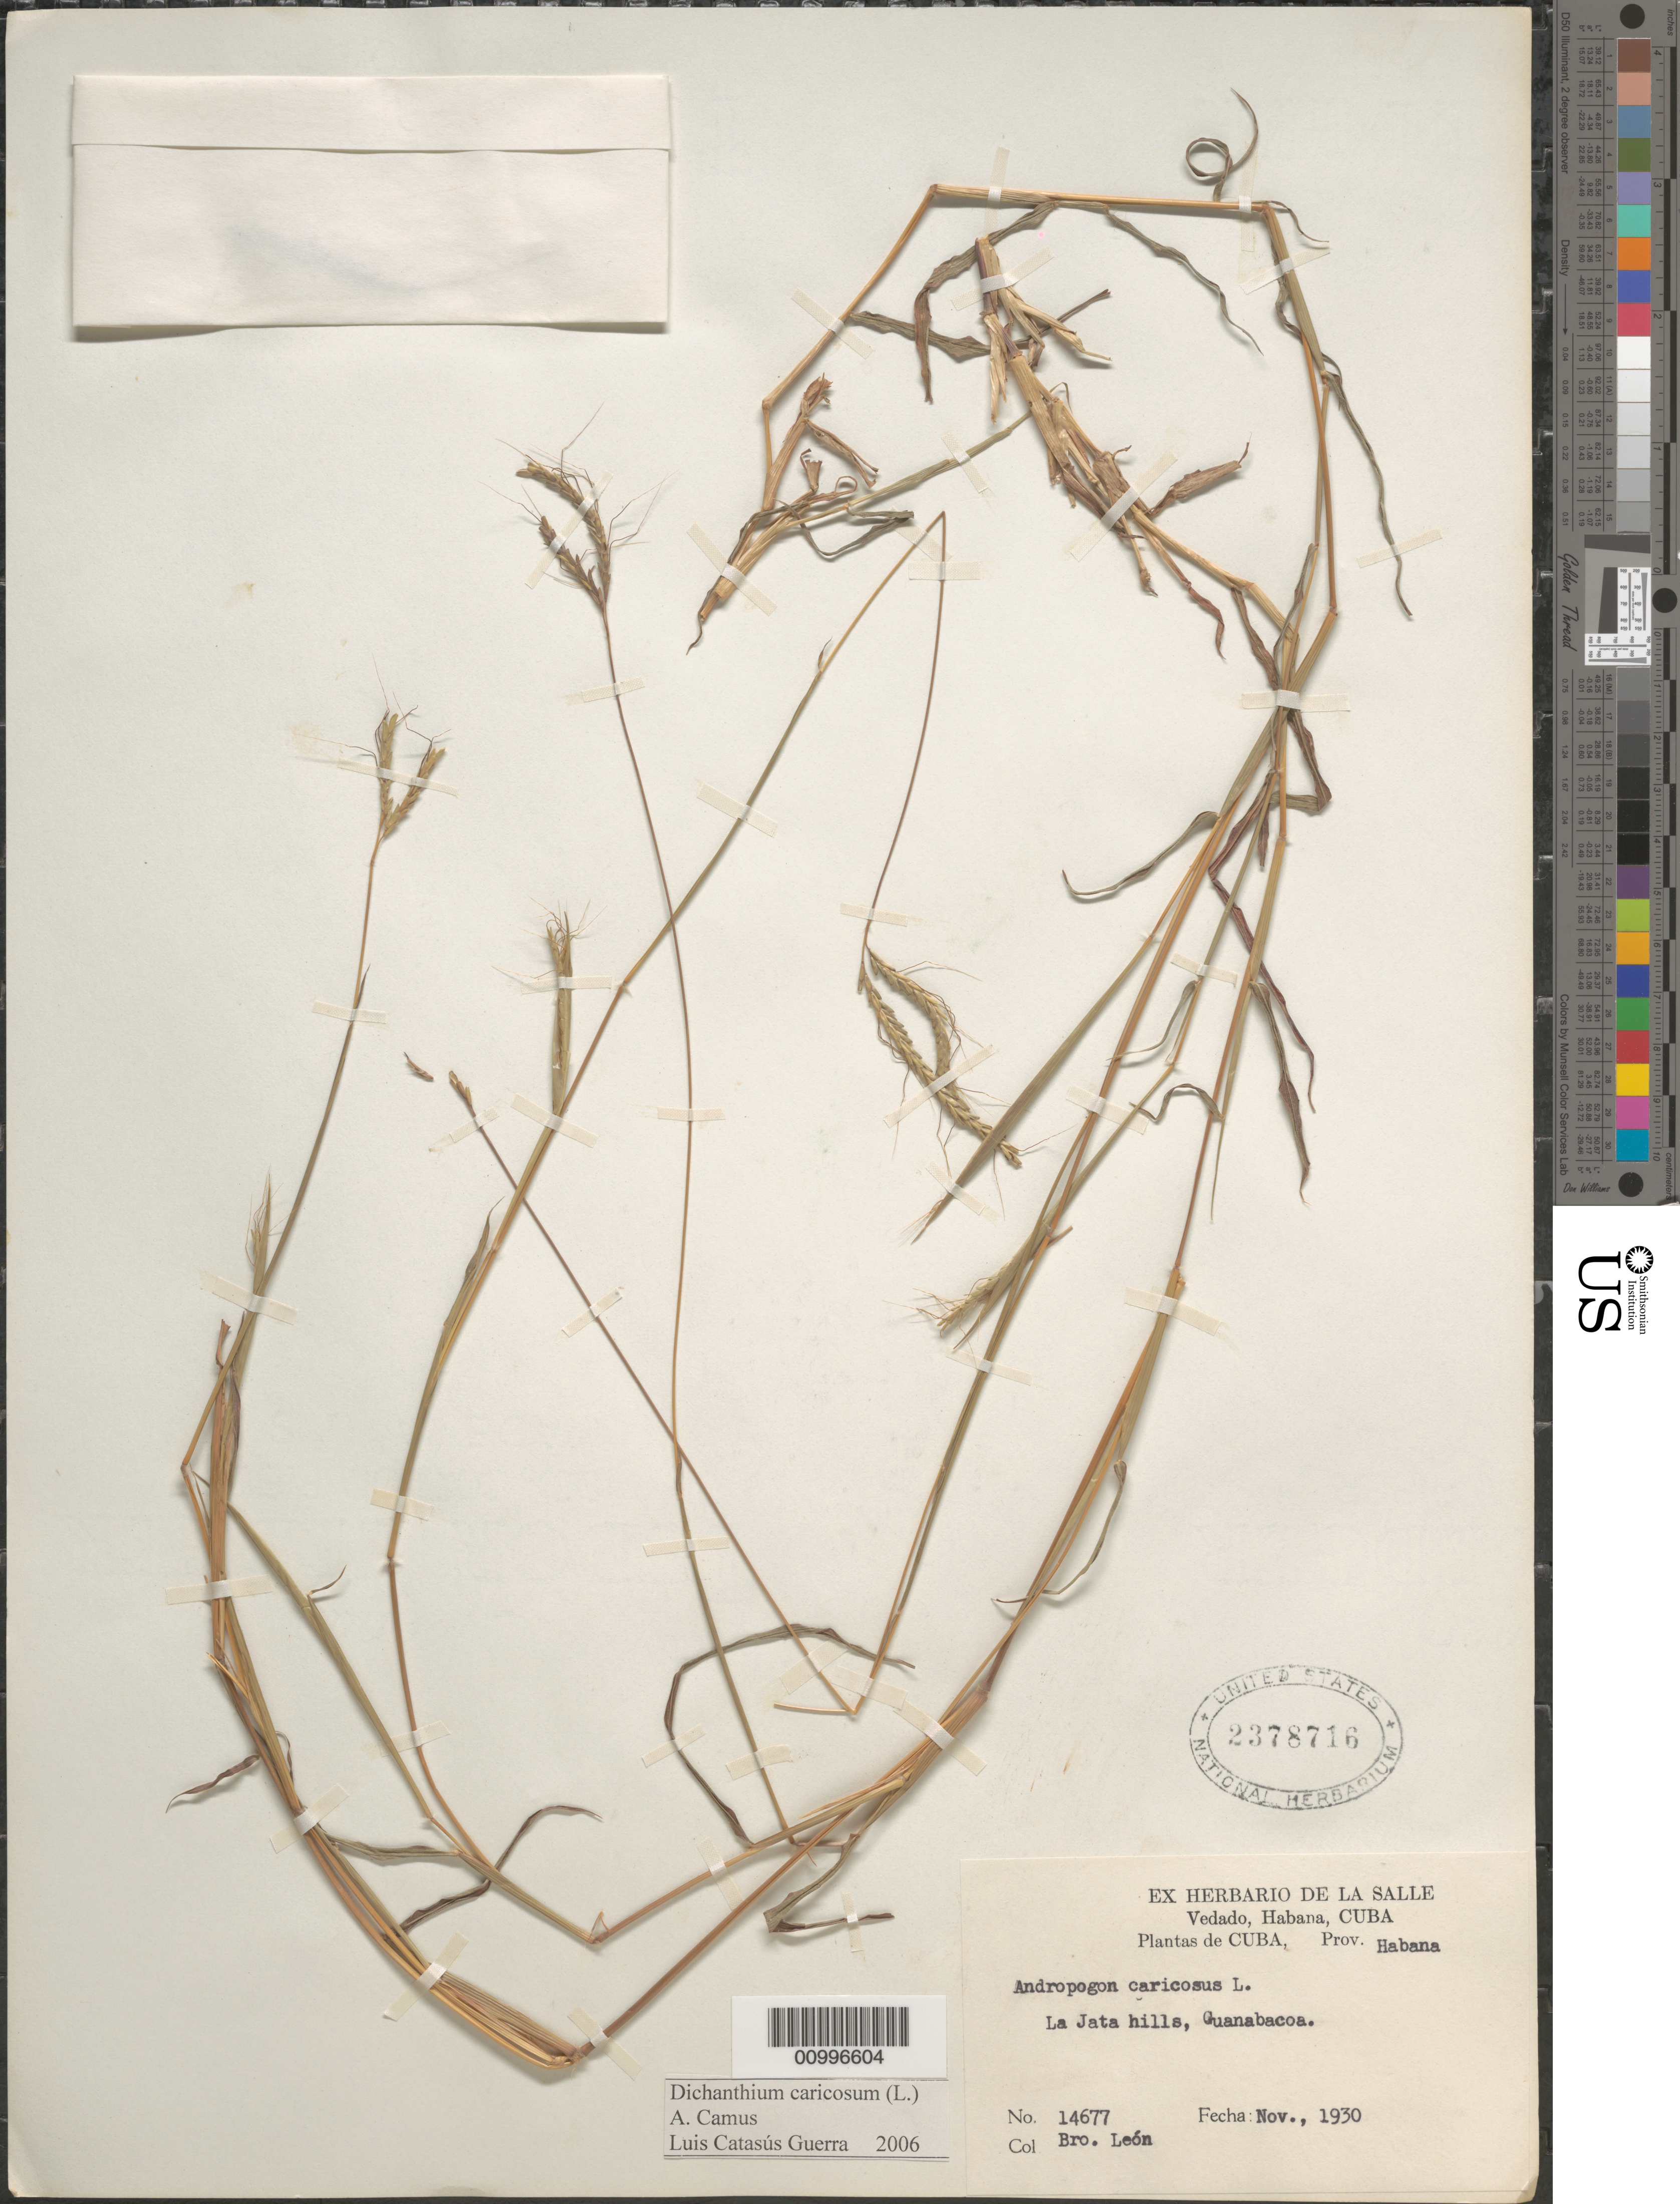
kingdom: Plantae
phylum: Tracheophyta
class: Liliopsida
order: Poales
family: Poaceae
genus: Dichanthium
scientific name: Dichanthium caricosum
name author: (L.) A. Camus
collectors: Bro. León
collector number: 14677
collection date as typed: Nov 1930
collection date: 1930-11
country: Cuba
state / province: La Habana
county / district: Municipio Guanabacoa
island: Cuba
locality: Jata Hills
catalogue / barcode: US 2378716